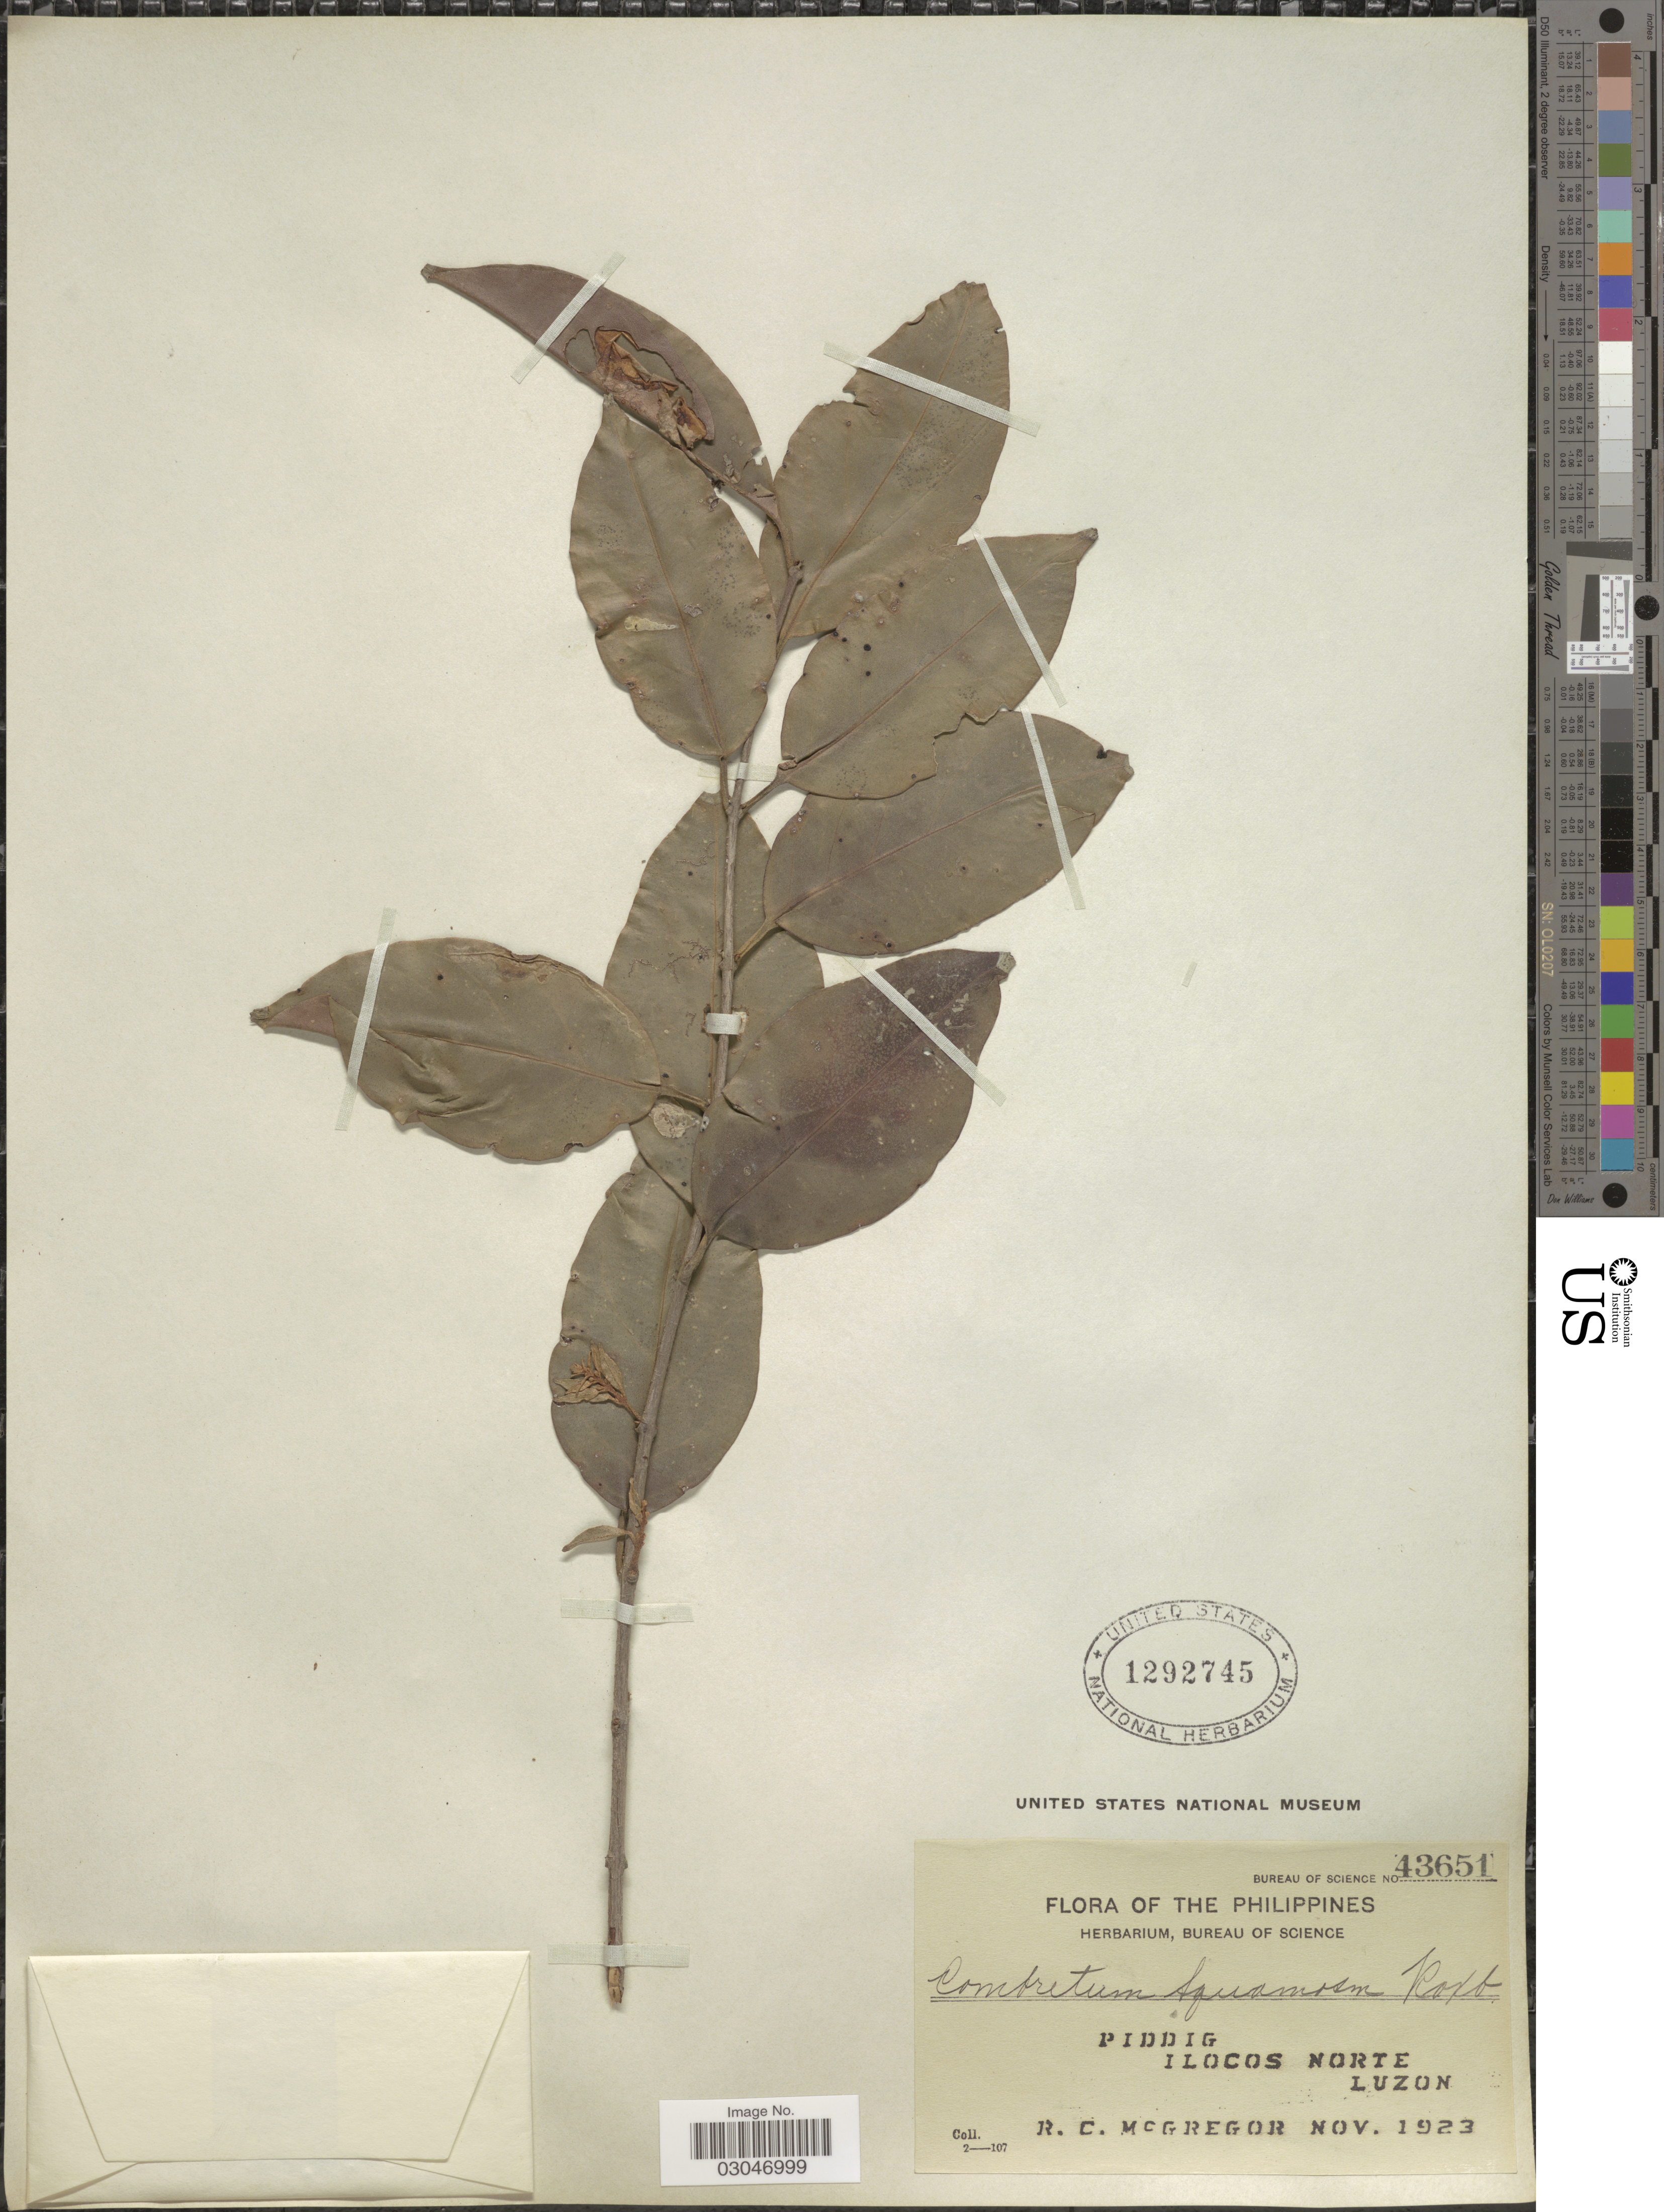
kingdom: Plantae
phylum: Tracheophyta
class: Magnoliopsida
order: Myrtales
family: Combretaceae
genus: Combretum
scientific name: Combretum squamosum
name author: Roxb.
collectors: R. C. McGregor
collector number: Bureau of Science 43651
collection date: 1923-11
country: Philippines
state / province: Ilocos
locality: Piddig, Ilocos Norte, Luzon.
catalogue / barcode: US 1292745